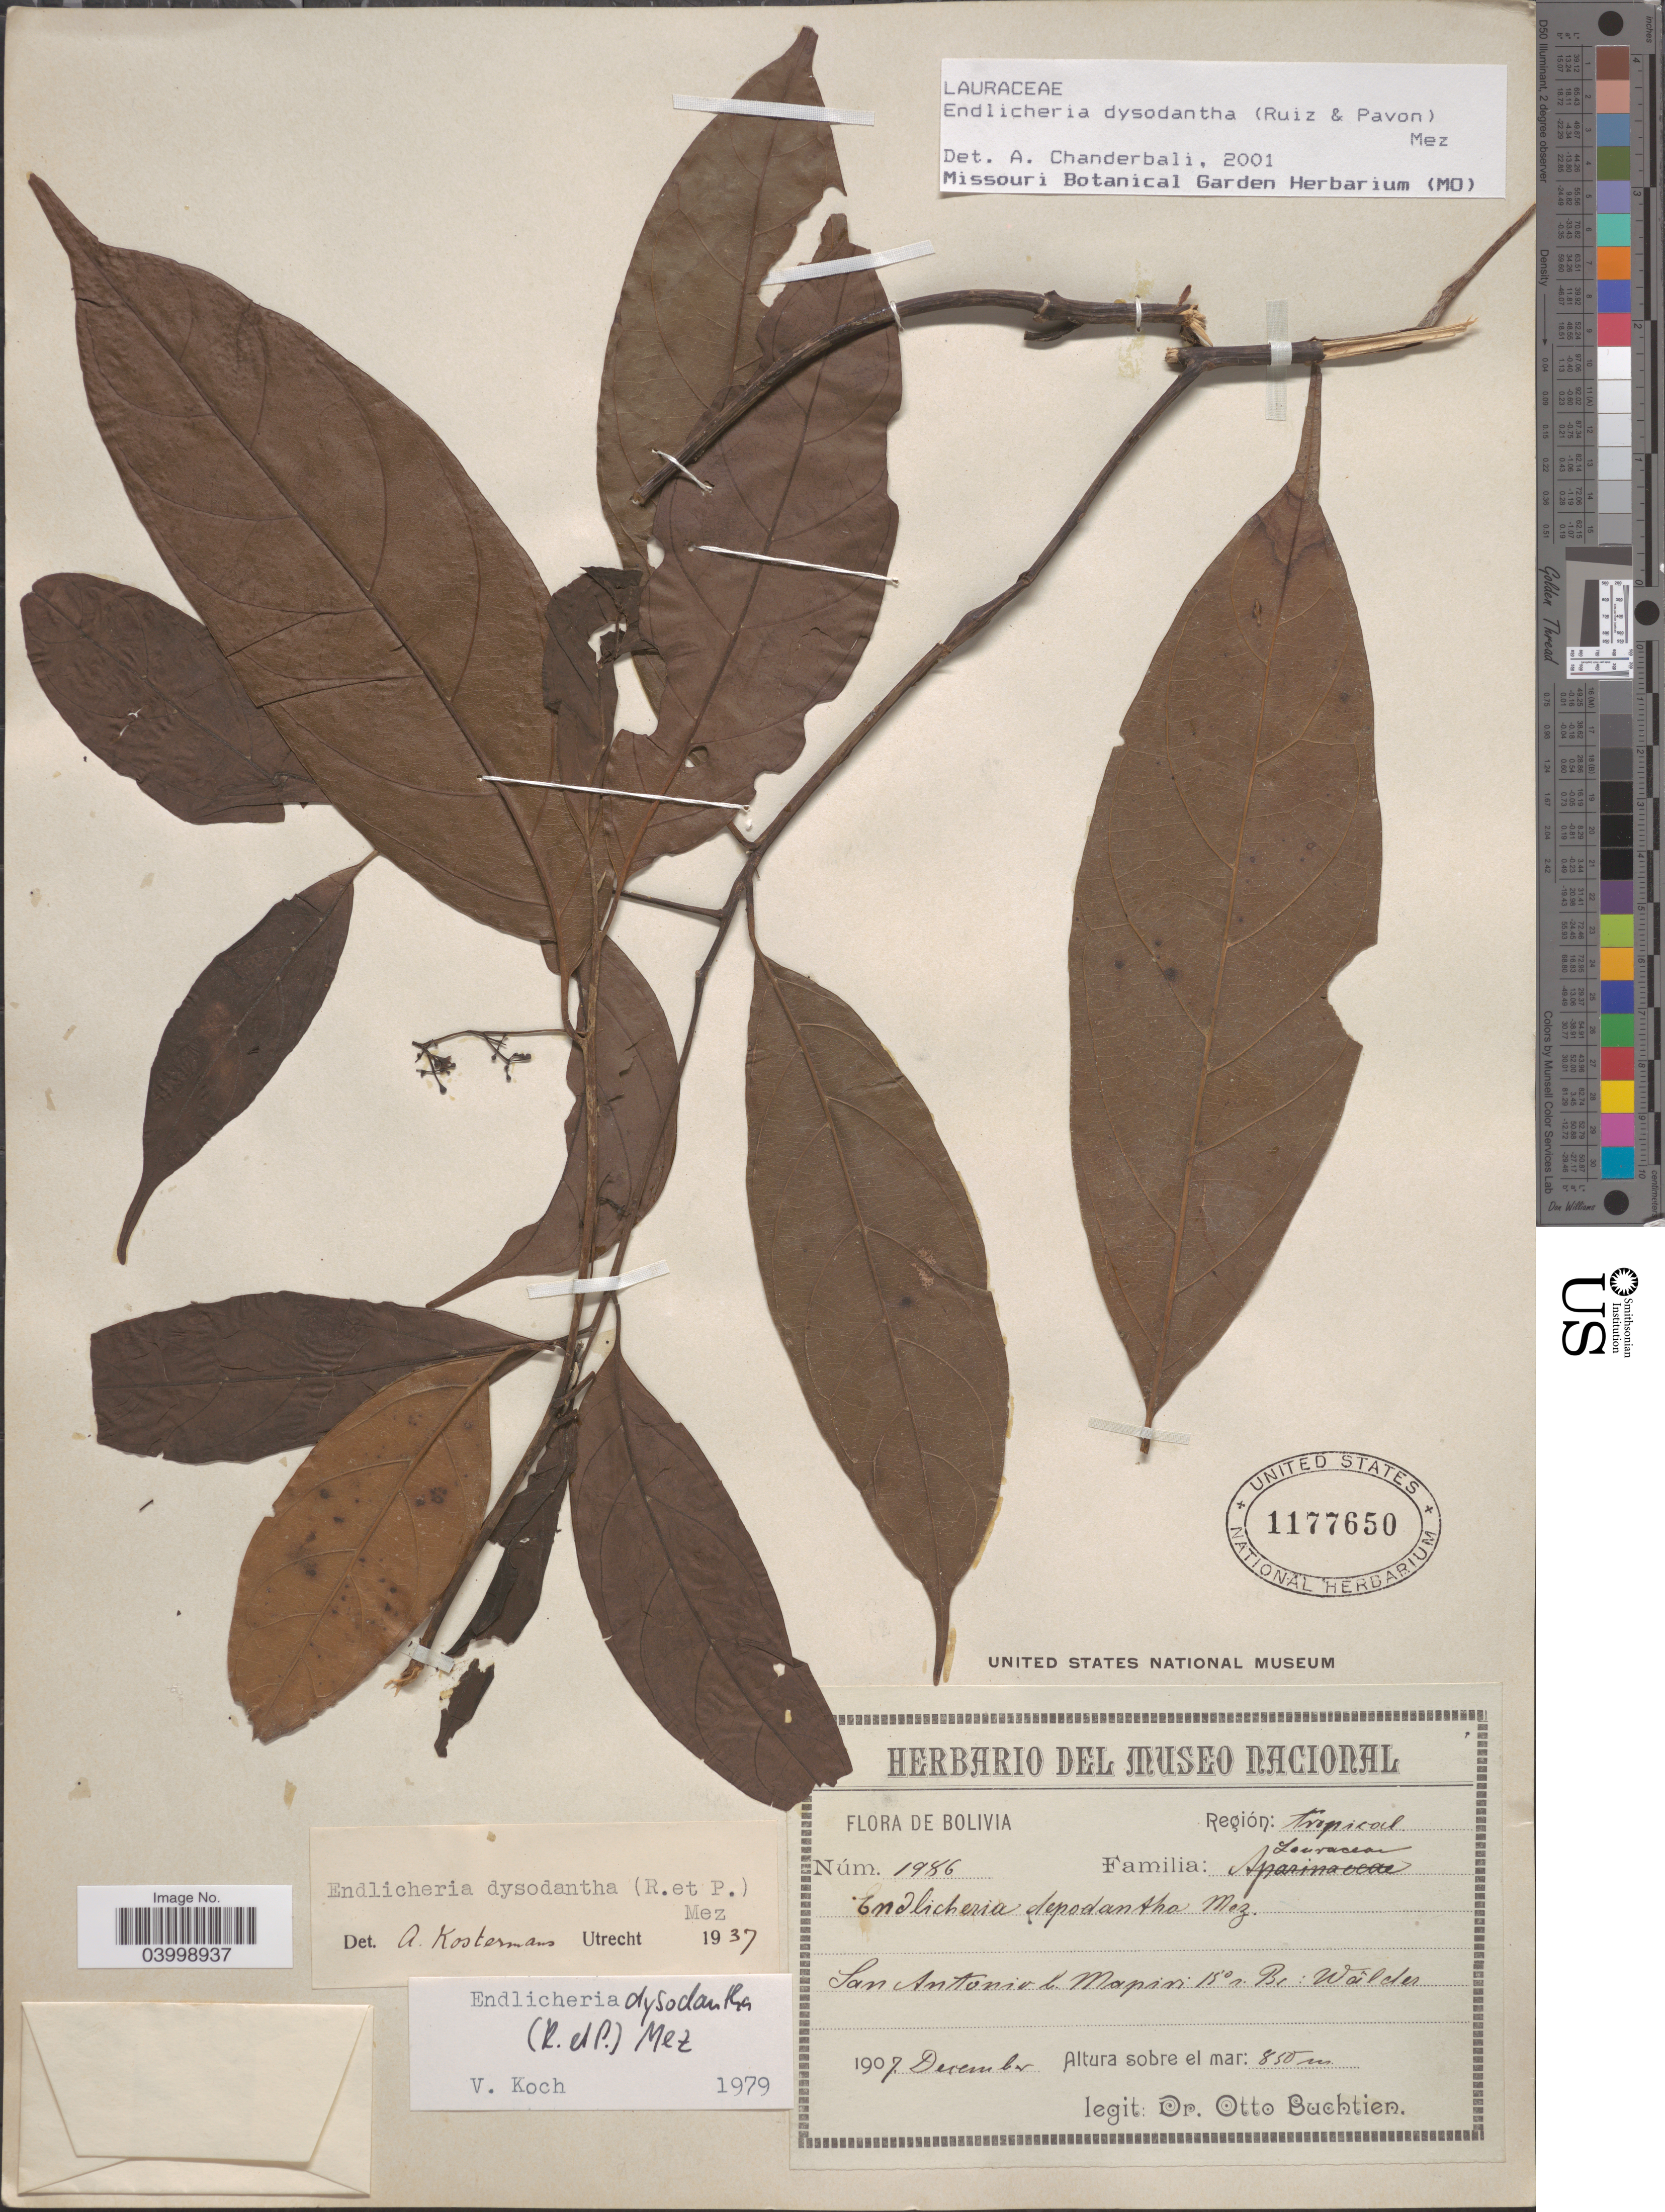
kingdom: Plantae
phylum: Tracheophyta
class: Magnoliopsida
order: Laurales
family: Lauraceae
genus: Endlicheria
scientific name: Endlicheria dysodantha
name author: Mez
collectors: O. Buchtien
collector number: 1986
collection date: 1907-12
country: Bolivia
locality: Región: tropical. San Antonio l. Mapiri 15°s. Br.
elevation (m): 850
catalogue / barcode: US 1177650